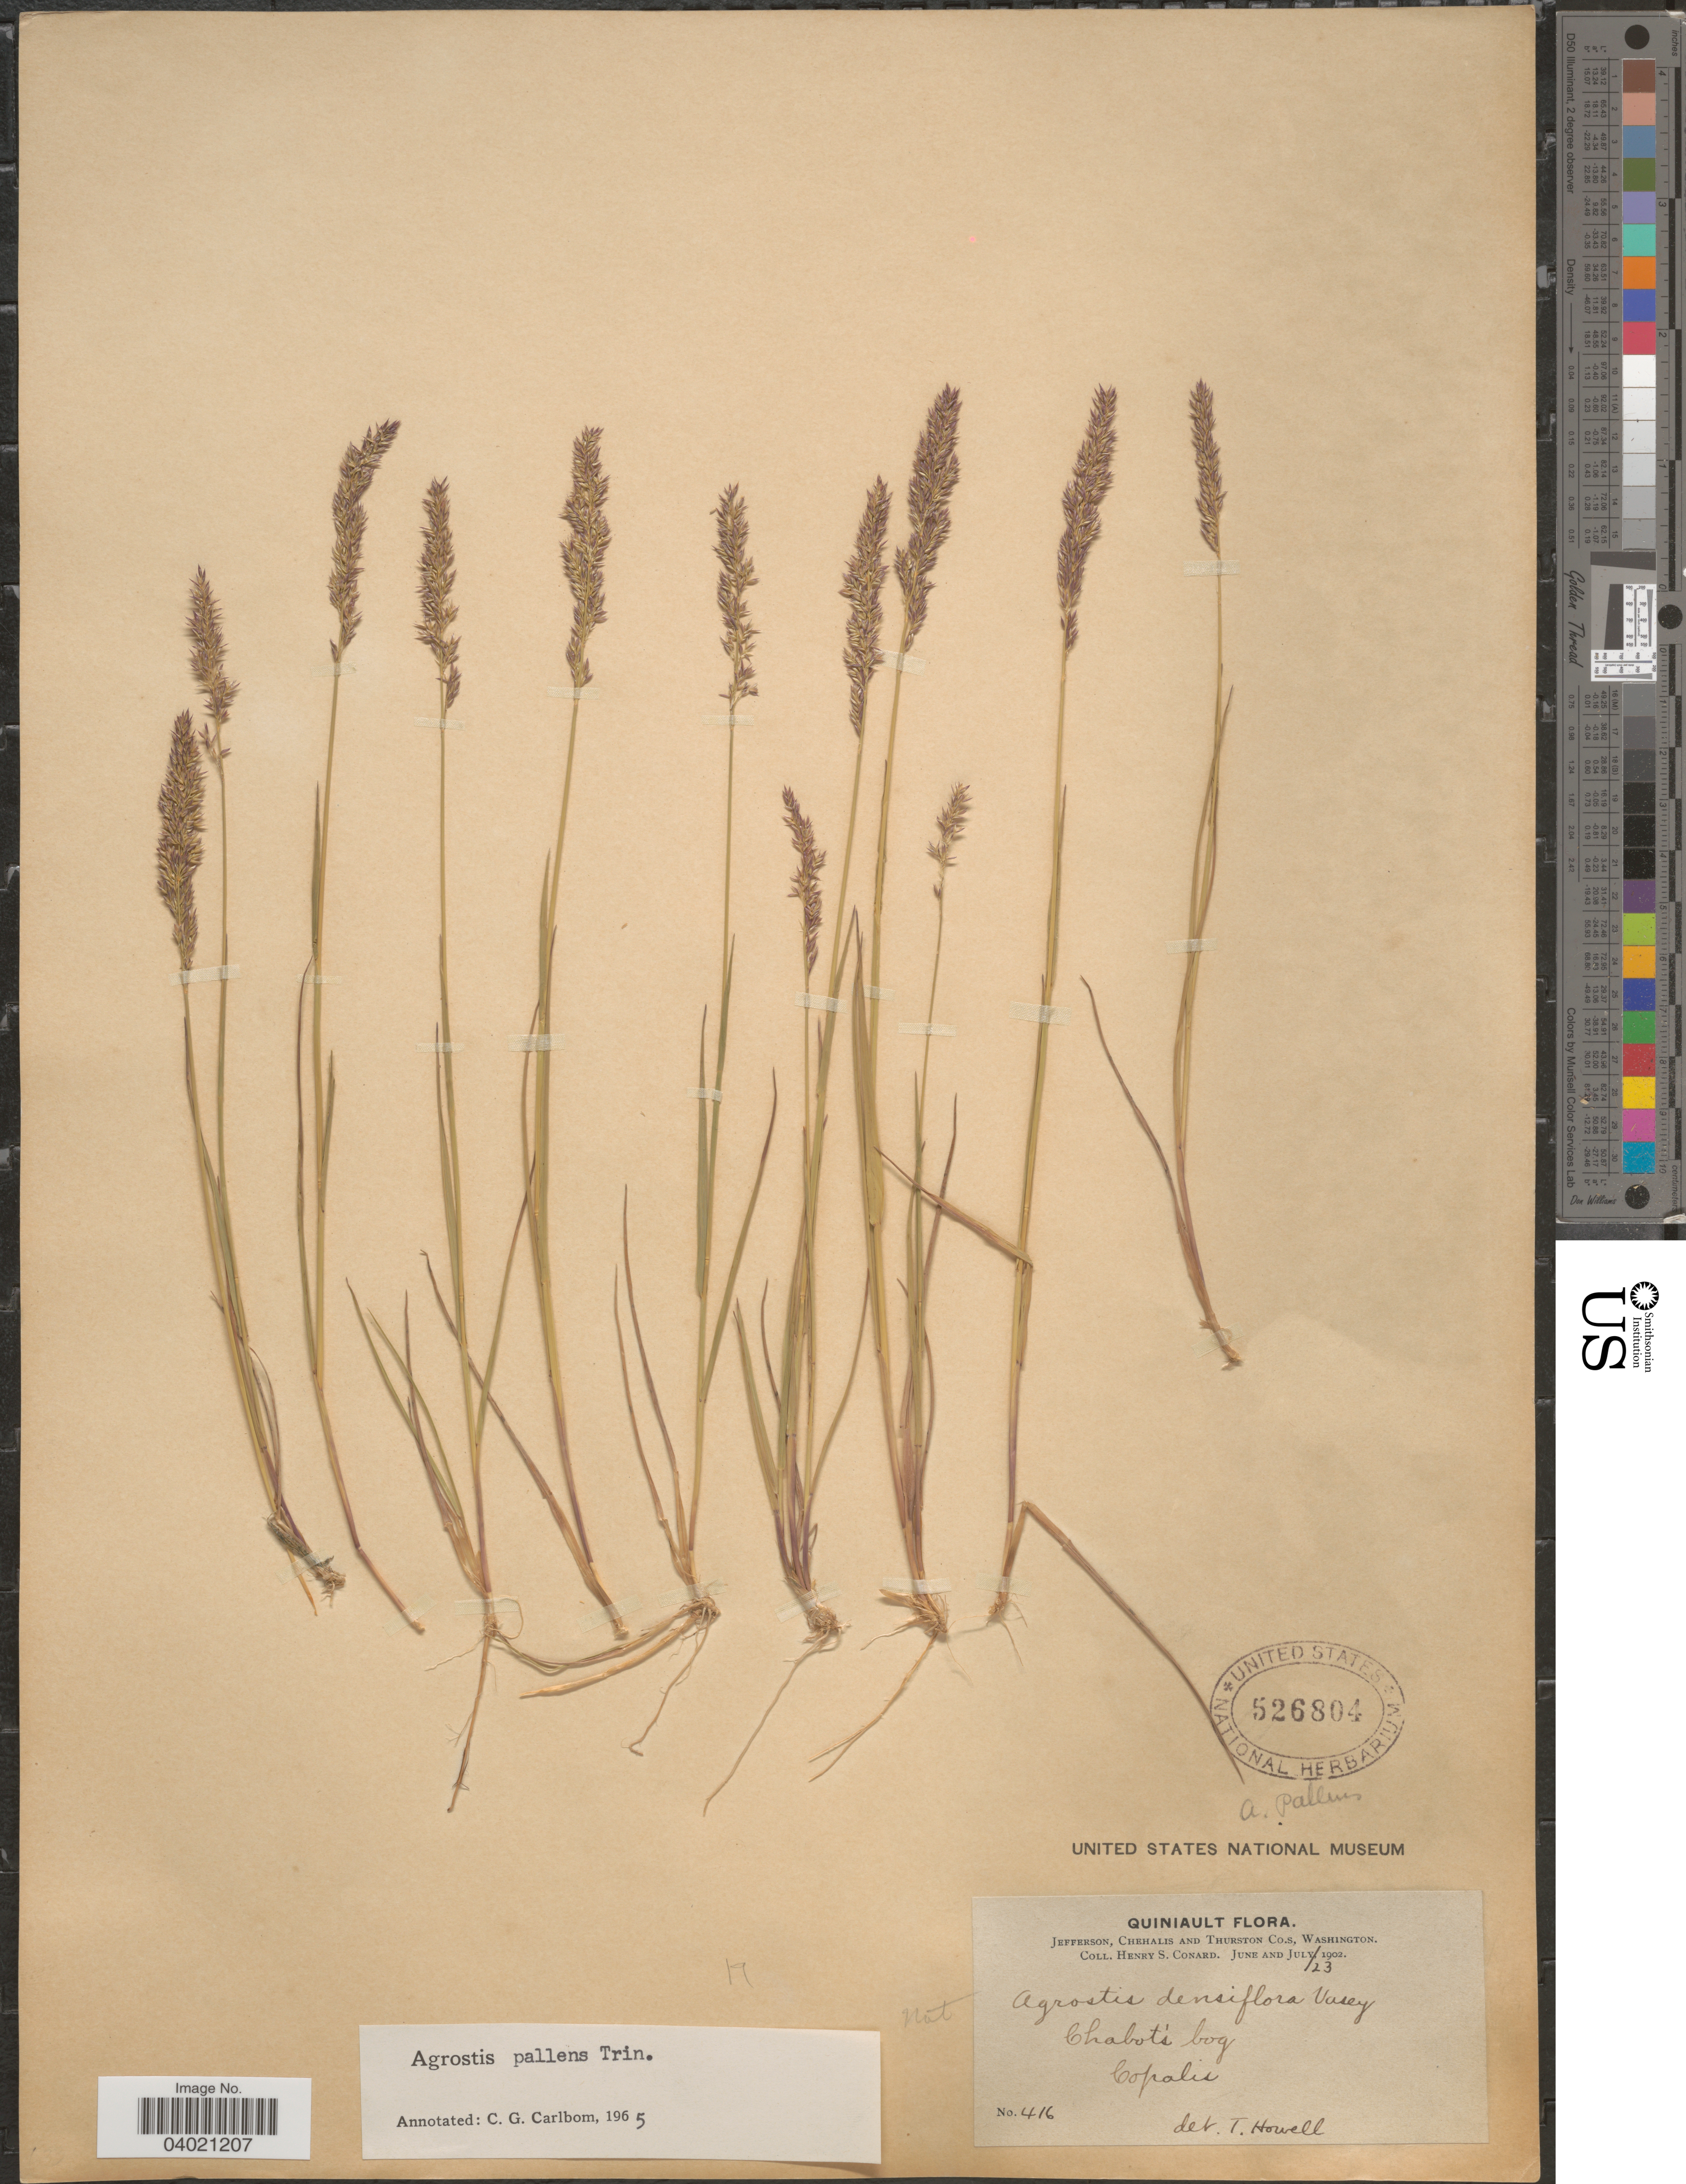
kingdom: Plantae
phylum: Tracheophyta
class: Liliopsida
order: Poales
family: Poaceae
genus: Agrostis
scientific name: Agrostis pallens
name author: Trin.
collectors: H. S. Conard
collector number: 416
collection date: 1902-07-23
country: United States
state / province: Washington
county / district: Thurston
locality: Jefferson, Chehalis and Thurston Co.s. Chabot's bog. Copalis.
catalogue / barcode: US 526804